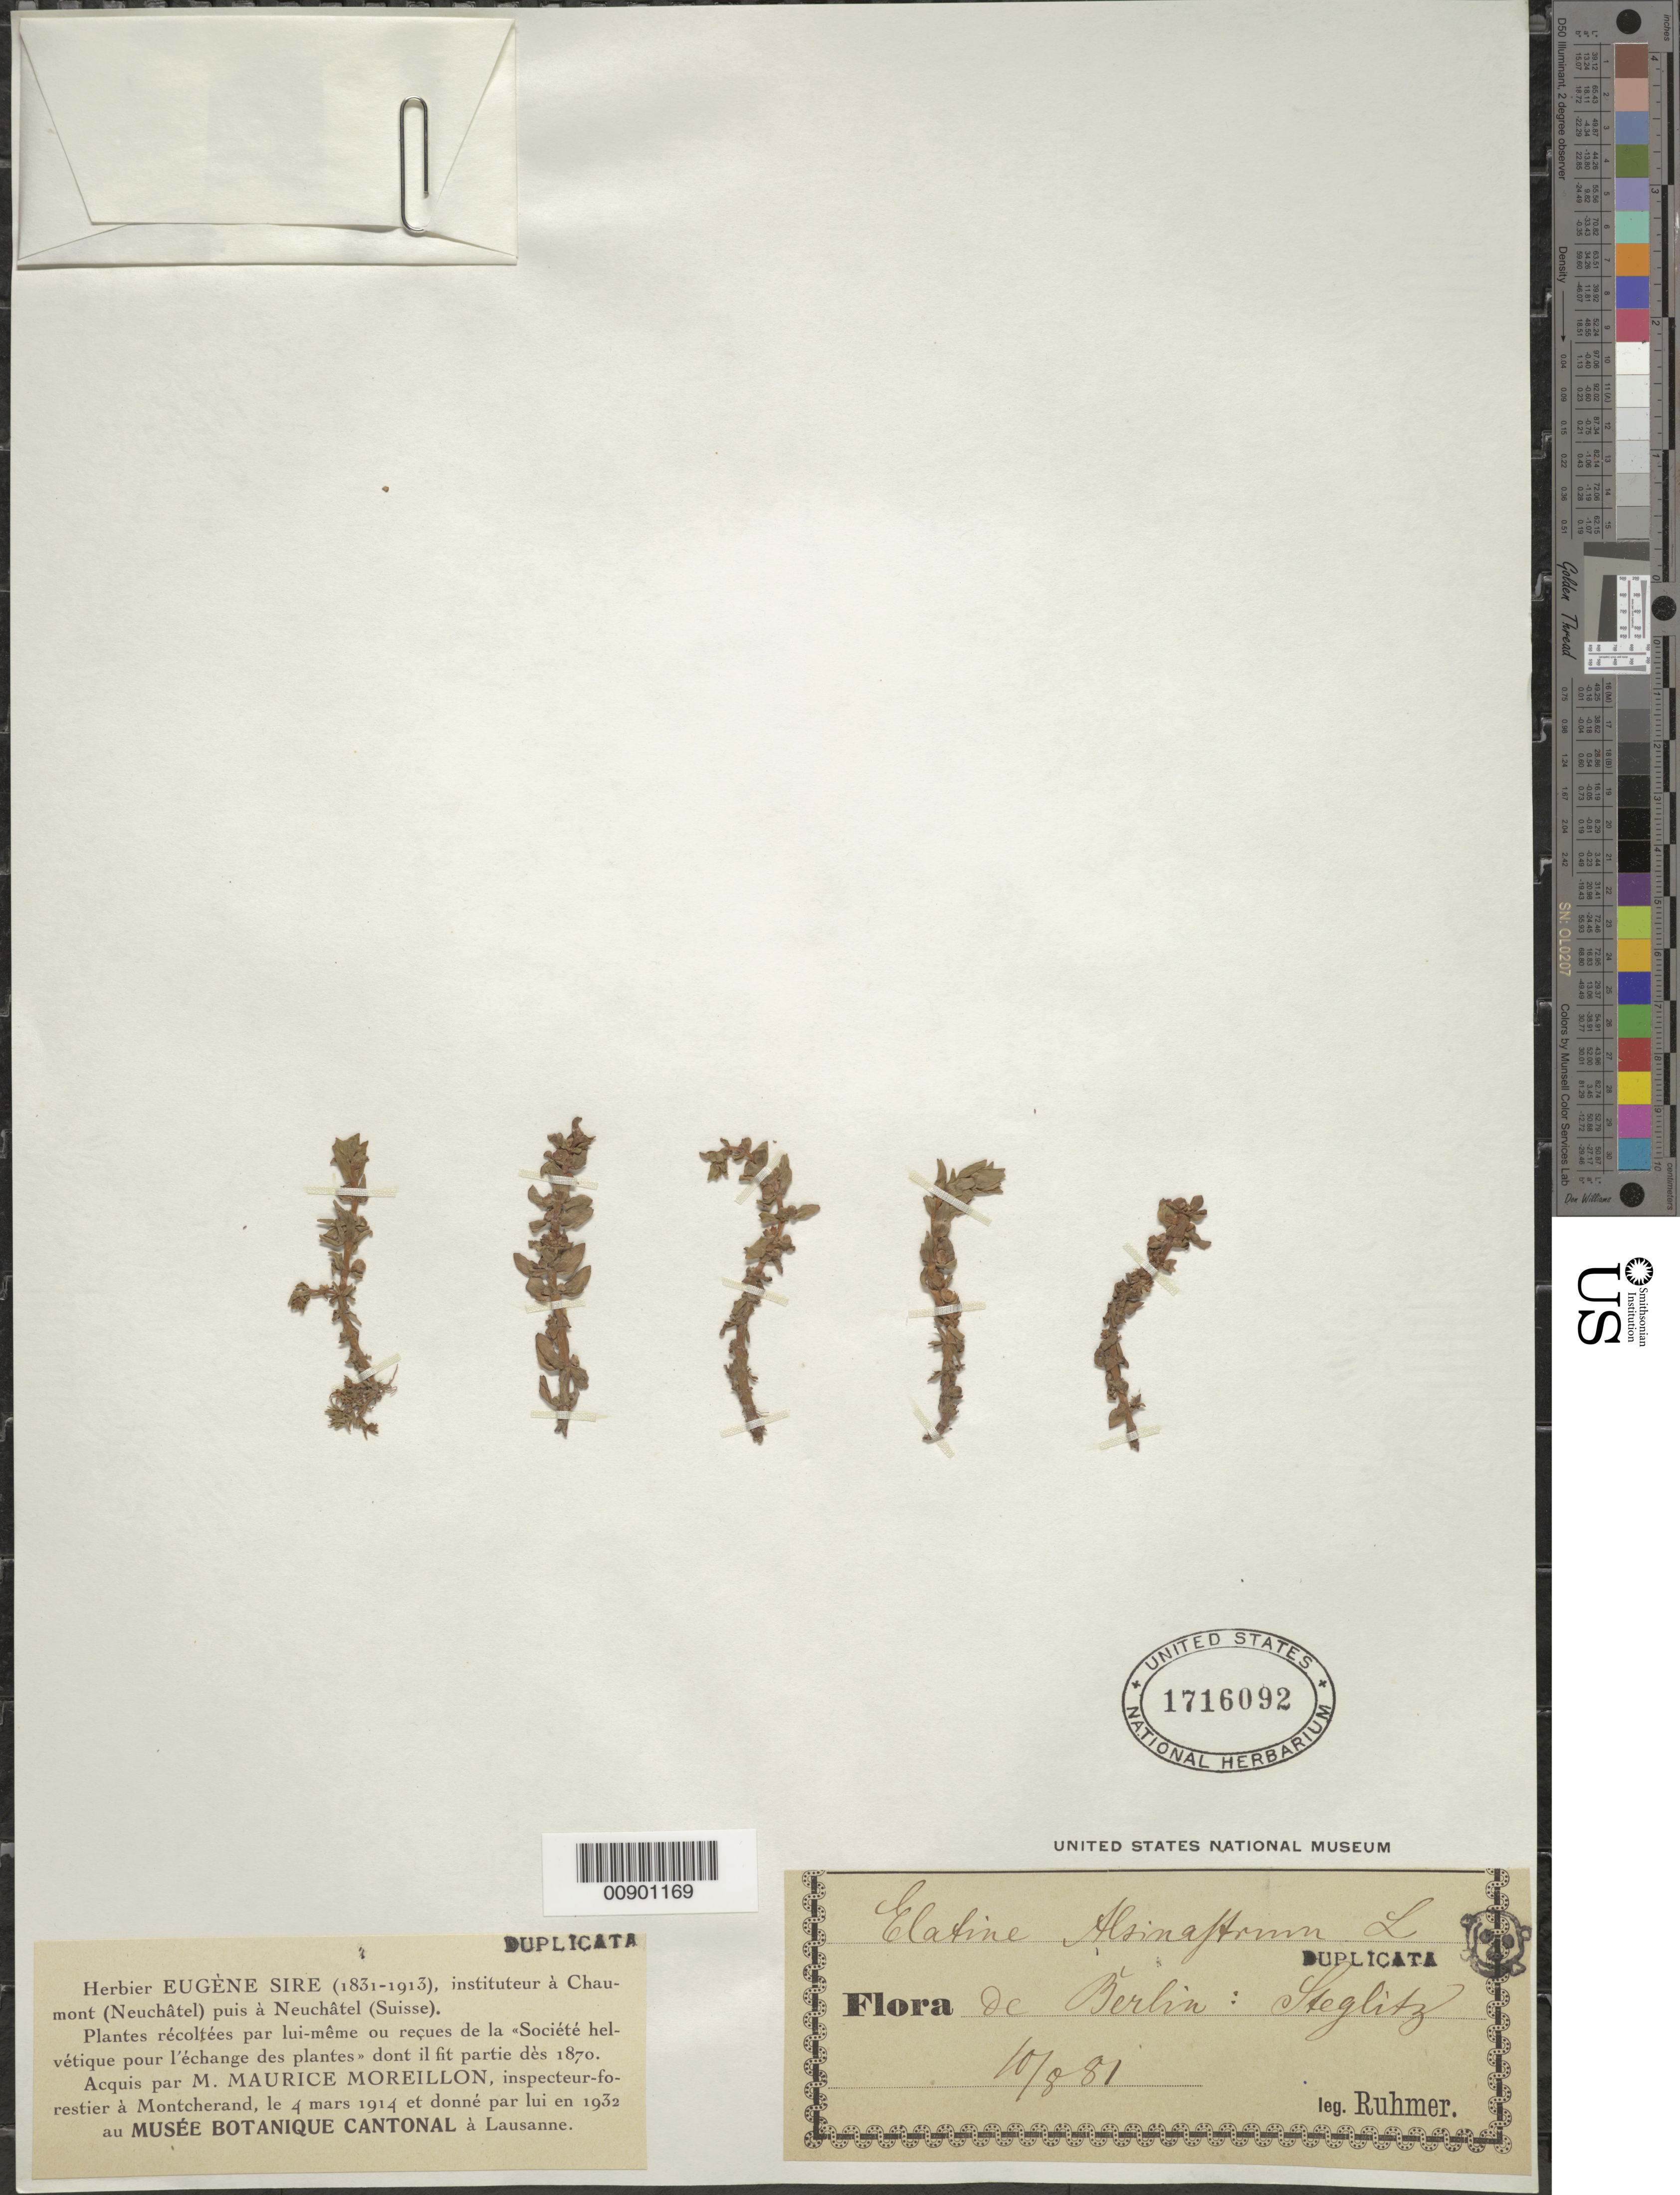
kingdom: Plantae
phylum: Tracheophyta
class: Magnoliopsida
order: Malpighiales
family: Elatinaceae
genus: Elatine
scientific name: Elatine alsinastrum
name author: L.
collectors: G. Ruhmer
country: Germany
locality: Berlin, Steglitz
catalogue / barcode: US 1716092